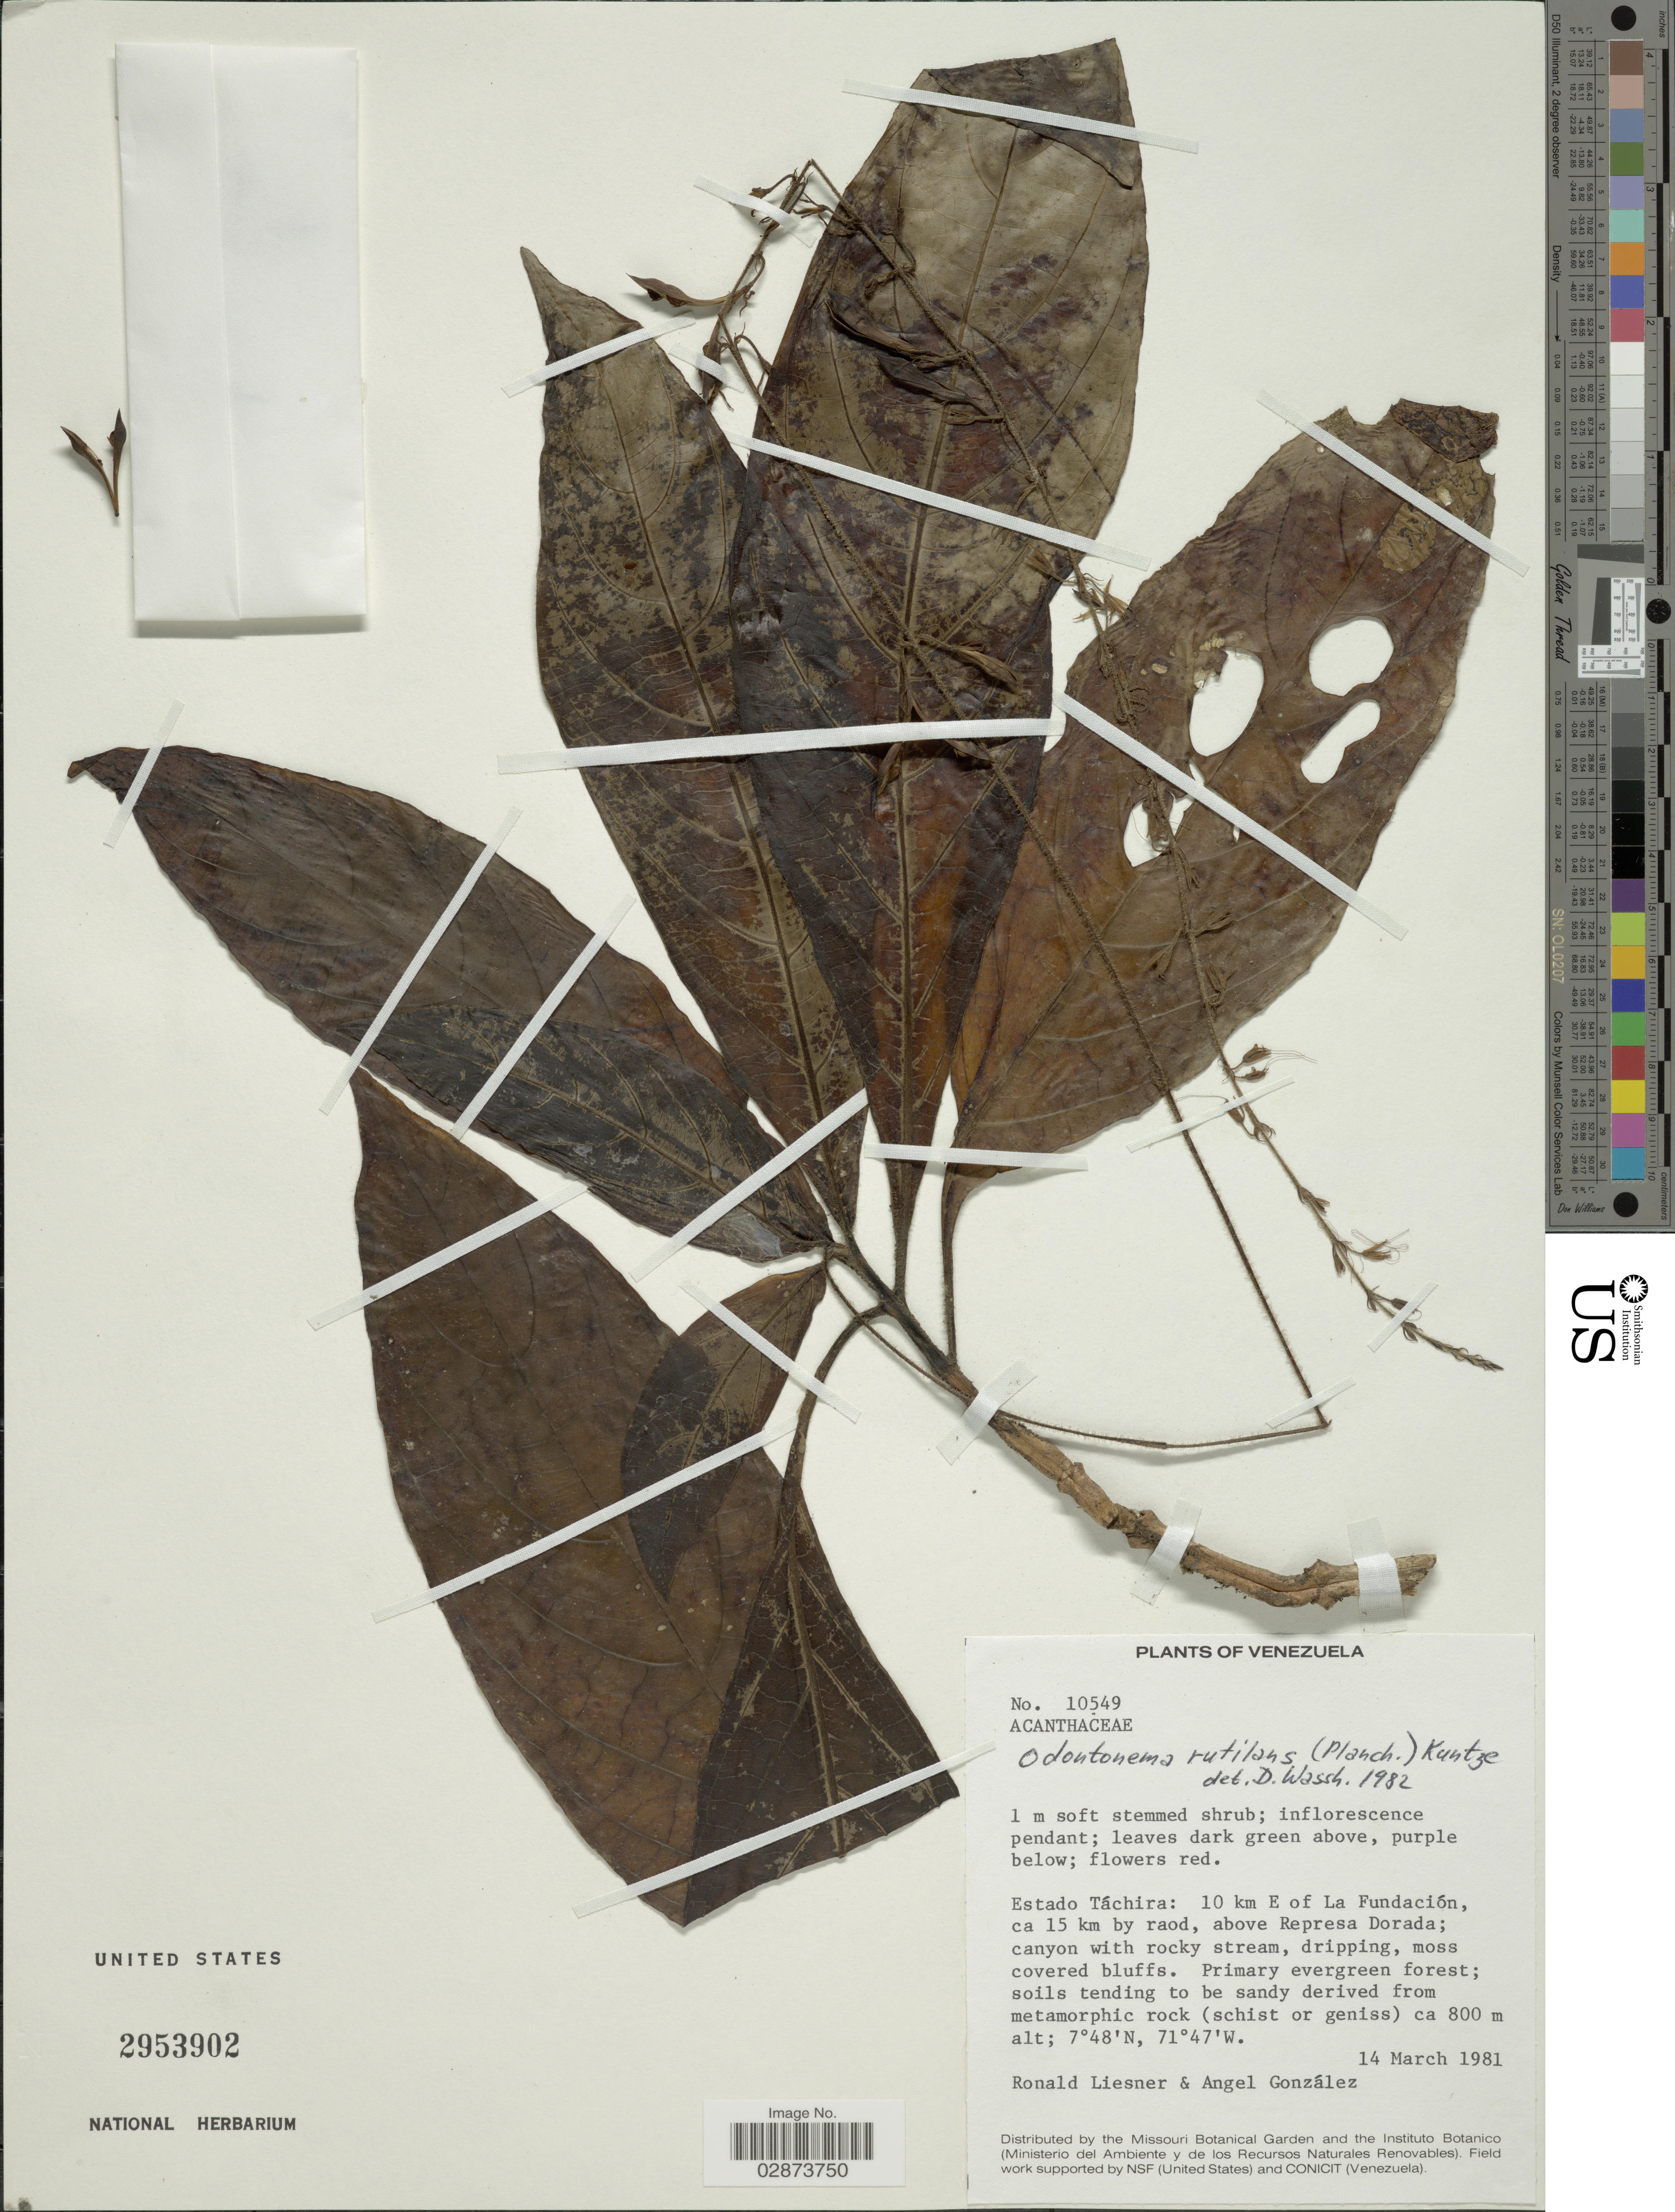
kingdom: Plantae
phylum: Tracheophyta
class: Magnoliopsida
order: Lamiales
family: Acanthaceae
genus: Odontonema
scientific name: Odontonema rutilans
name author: Kuntze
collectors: R. L. Liesner & A. C. González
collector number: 10549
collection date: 1981-03-14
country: Venezuela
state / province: Tachira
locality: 10 km E of La Fundación, ca. 15 km by road, above Represa Dorada.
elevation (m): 800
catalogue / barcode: US 2953902